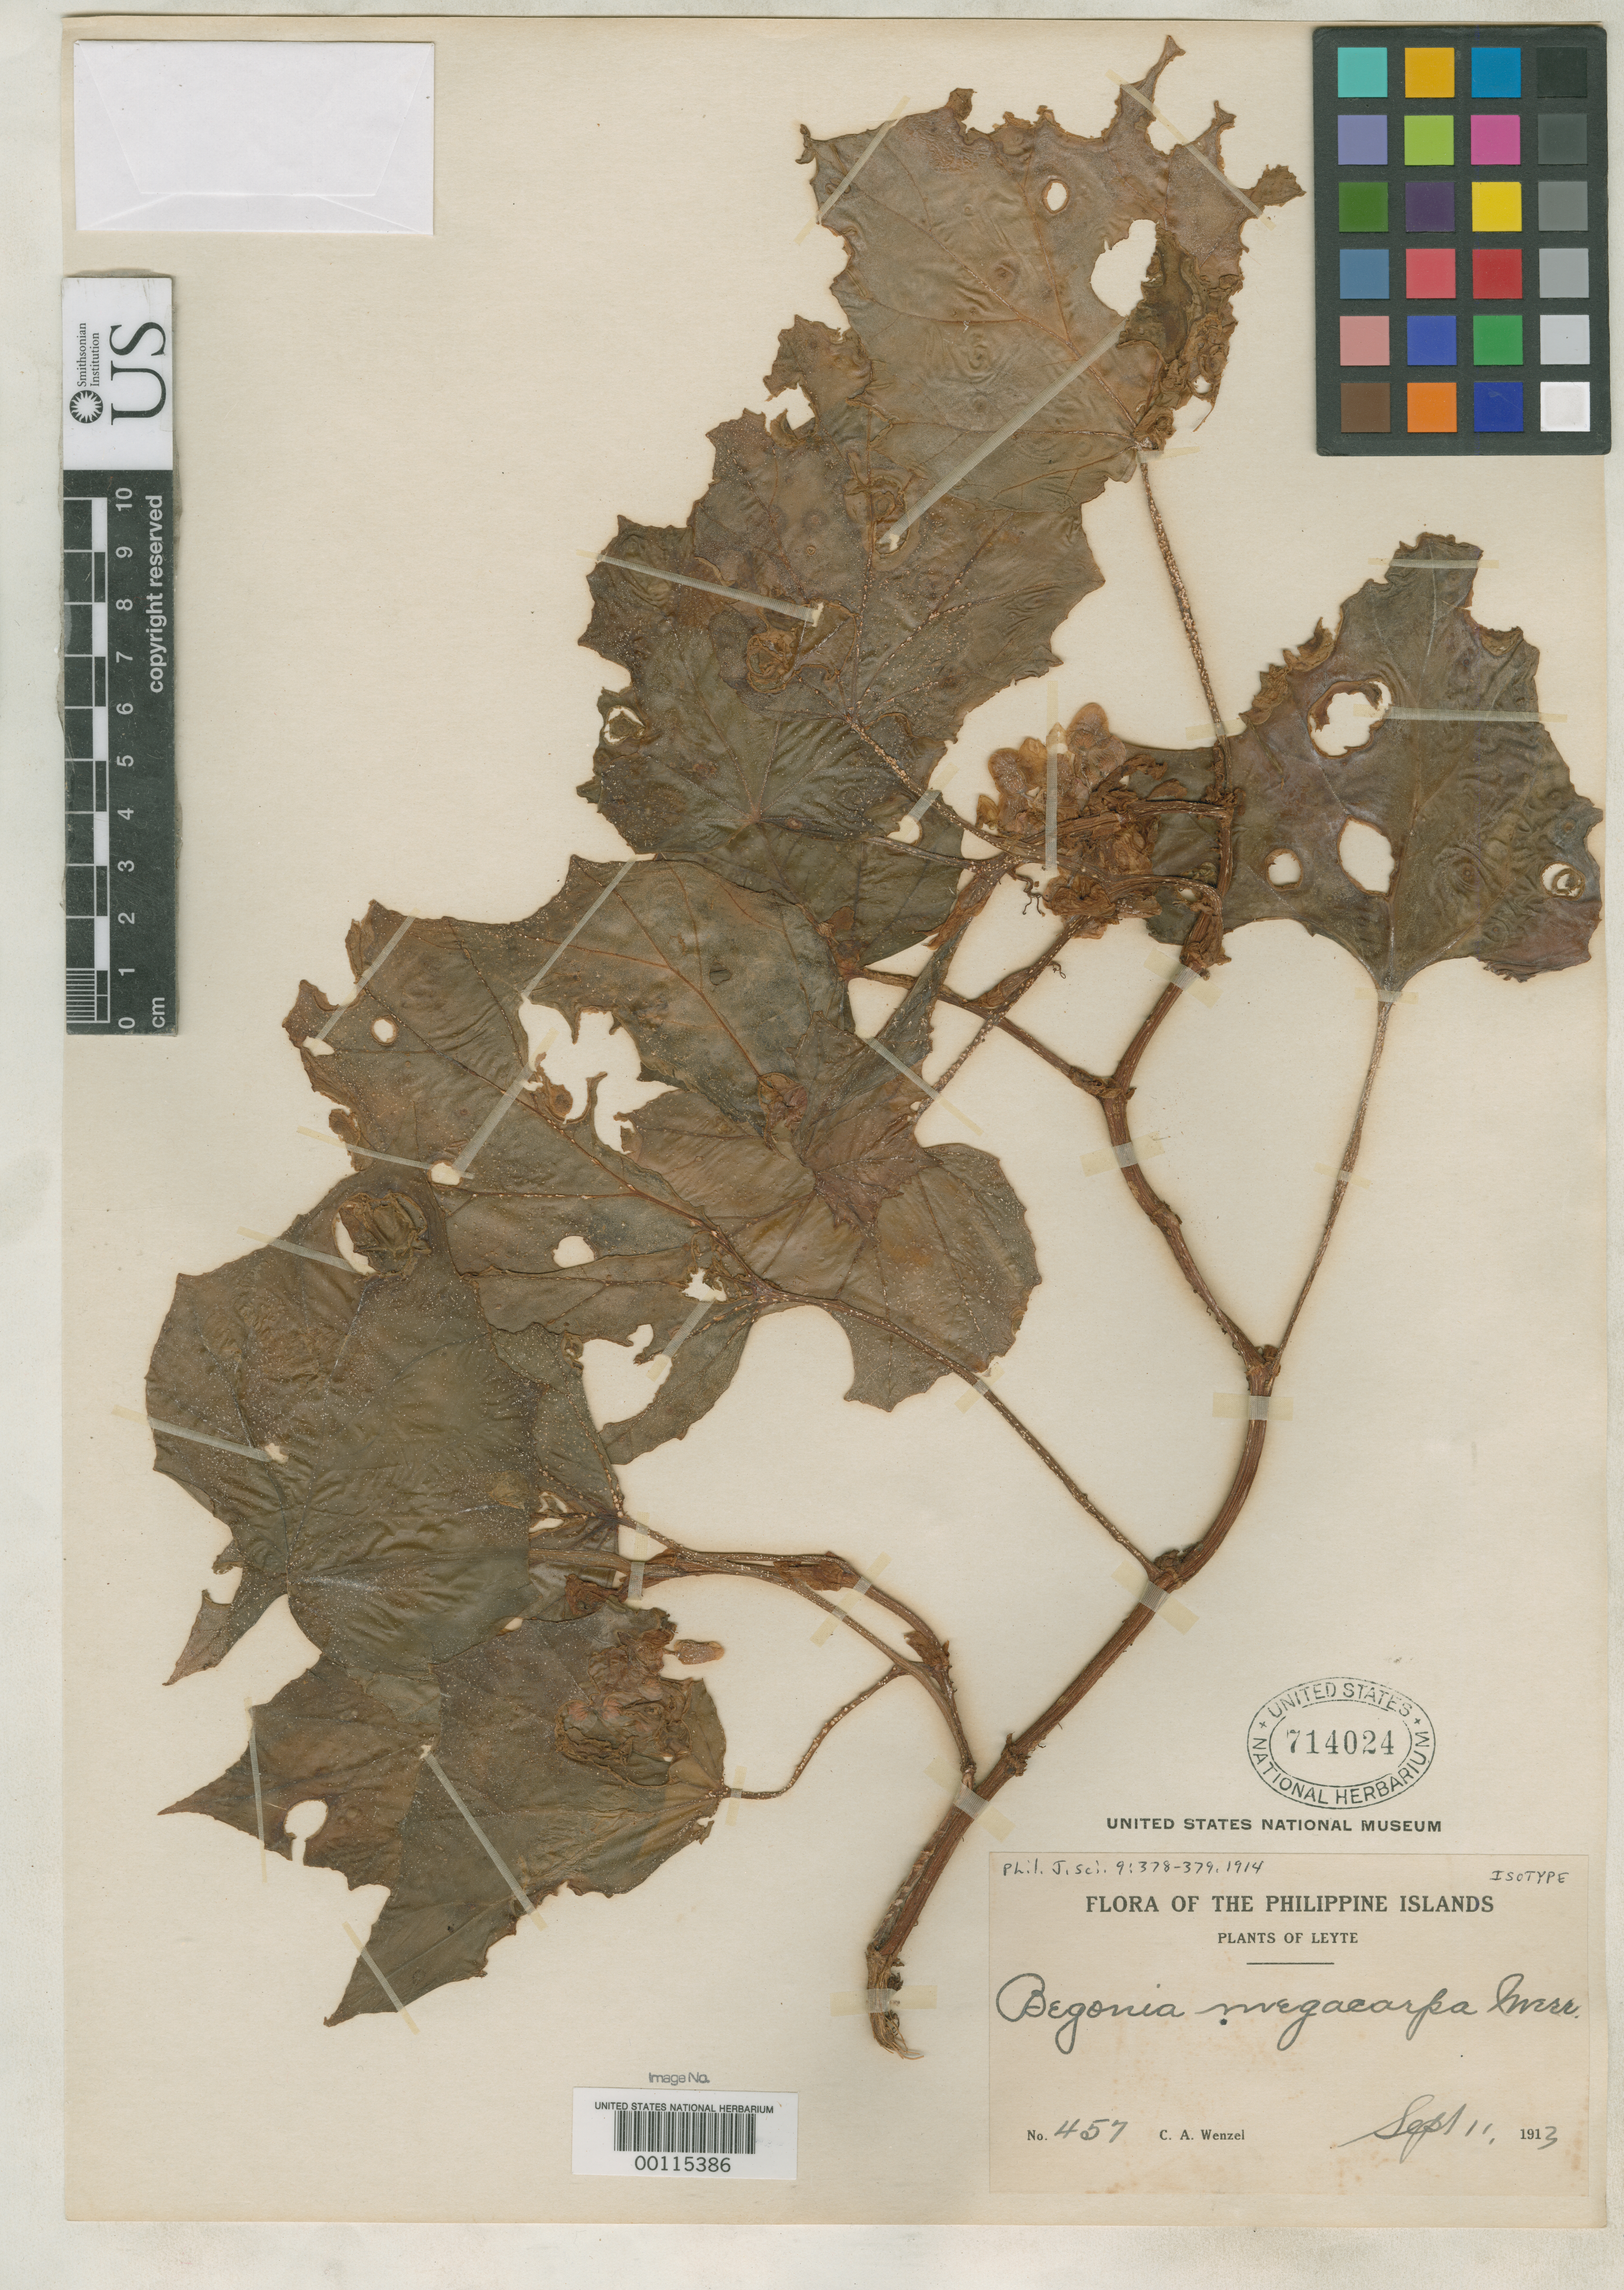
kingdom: Plantae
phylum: Tracheophyta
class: Magnoliopsida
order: Cucurbitales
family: Begoniaceae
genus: Begonia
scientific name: Begonia megacarpa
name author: Merr.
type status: Isotype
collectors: C. Wenzel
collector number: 457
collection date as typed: Sep 1913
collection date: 1913-09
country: Philippines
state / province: Eastern Visayas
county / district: Leyte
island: Leyte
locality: Dagami.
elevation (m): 60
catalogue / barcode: US 714024